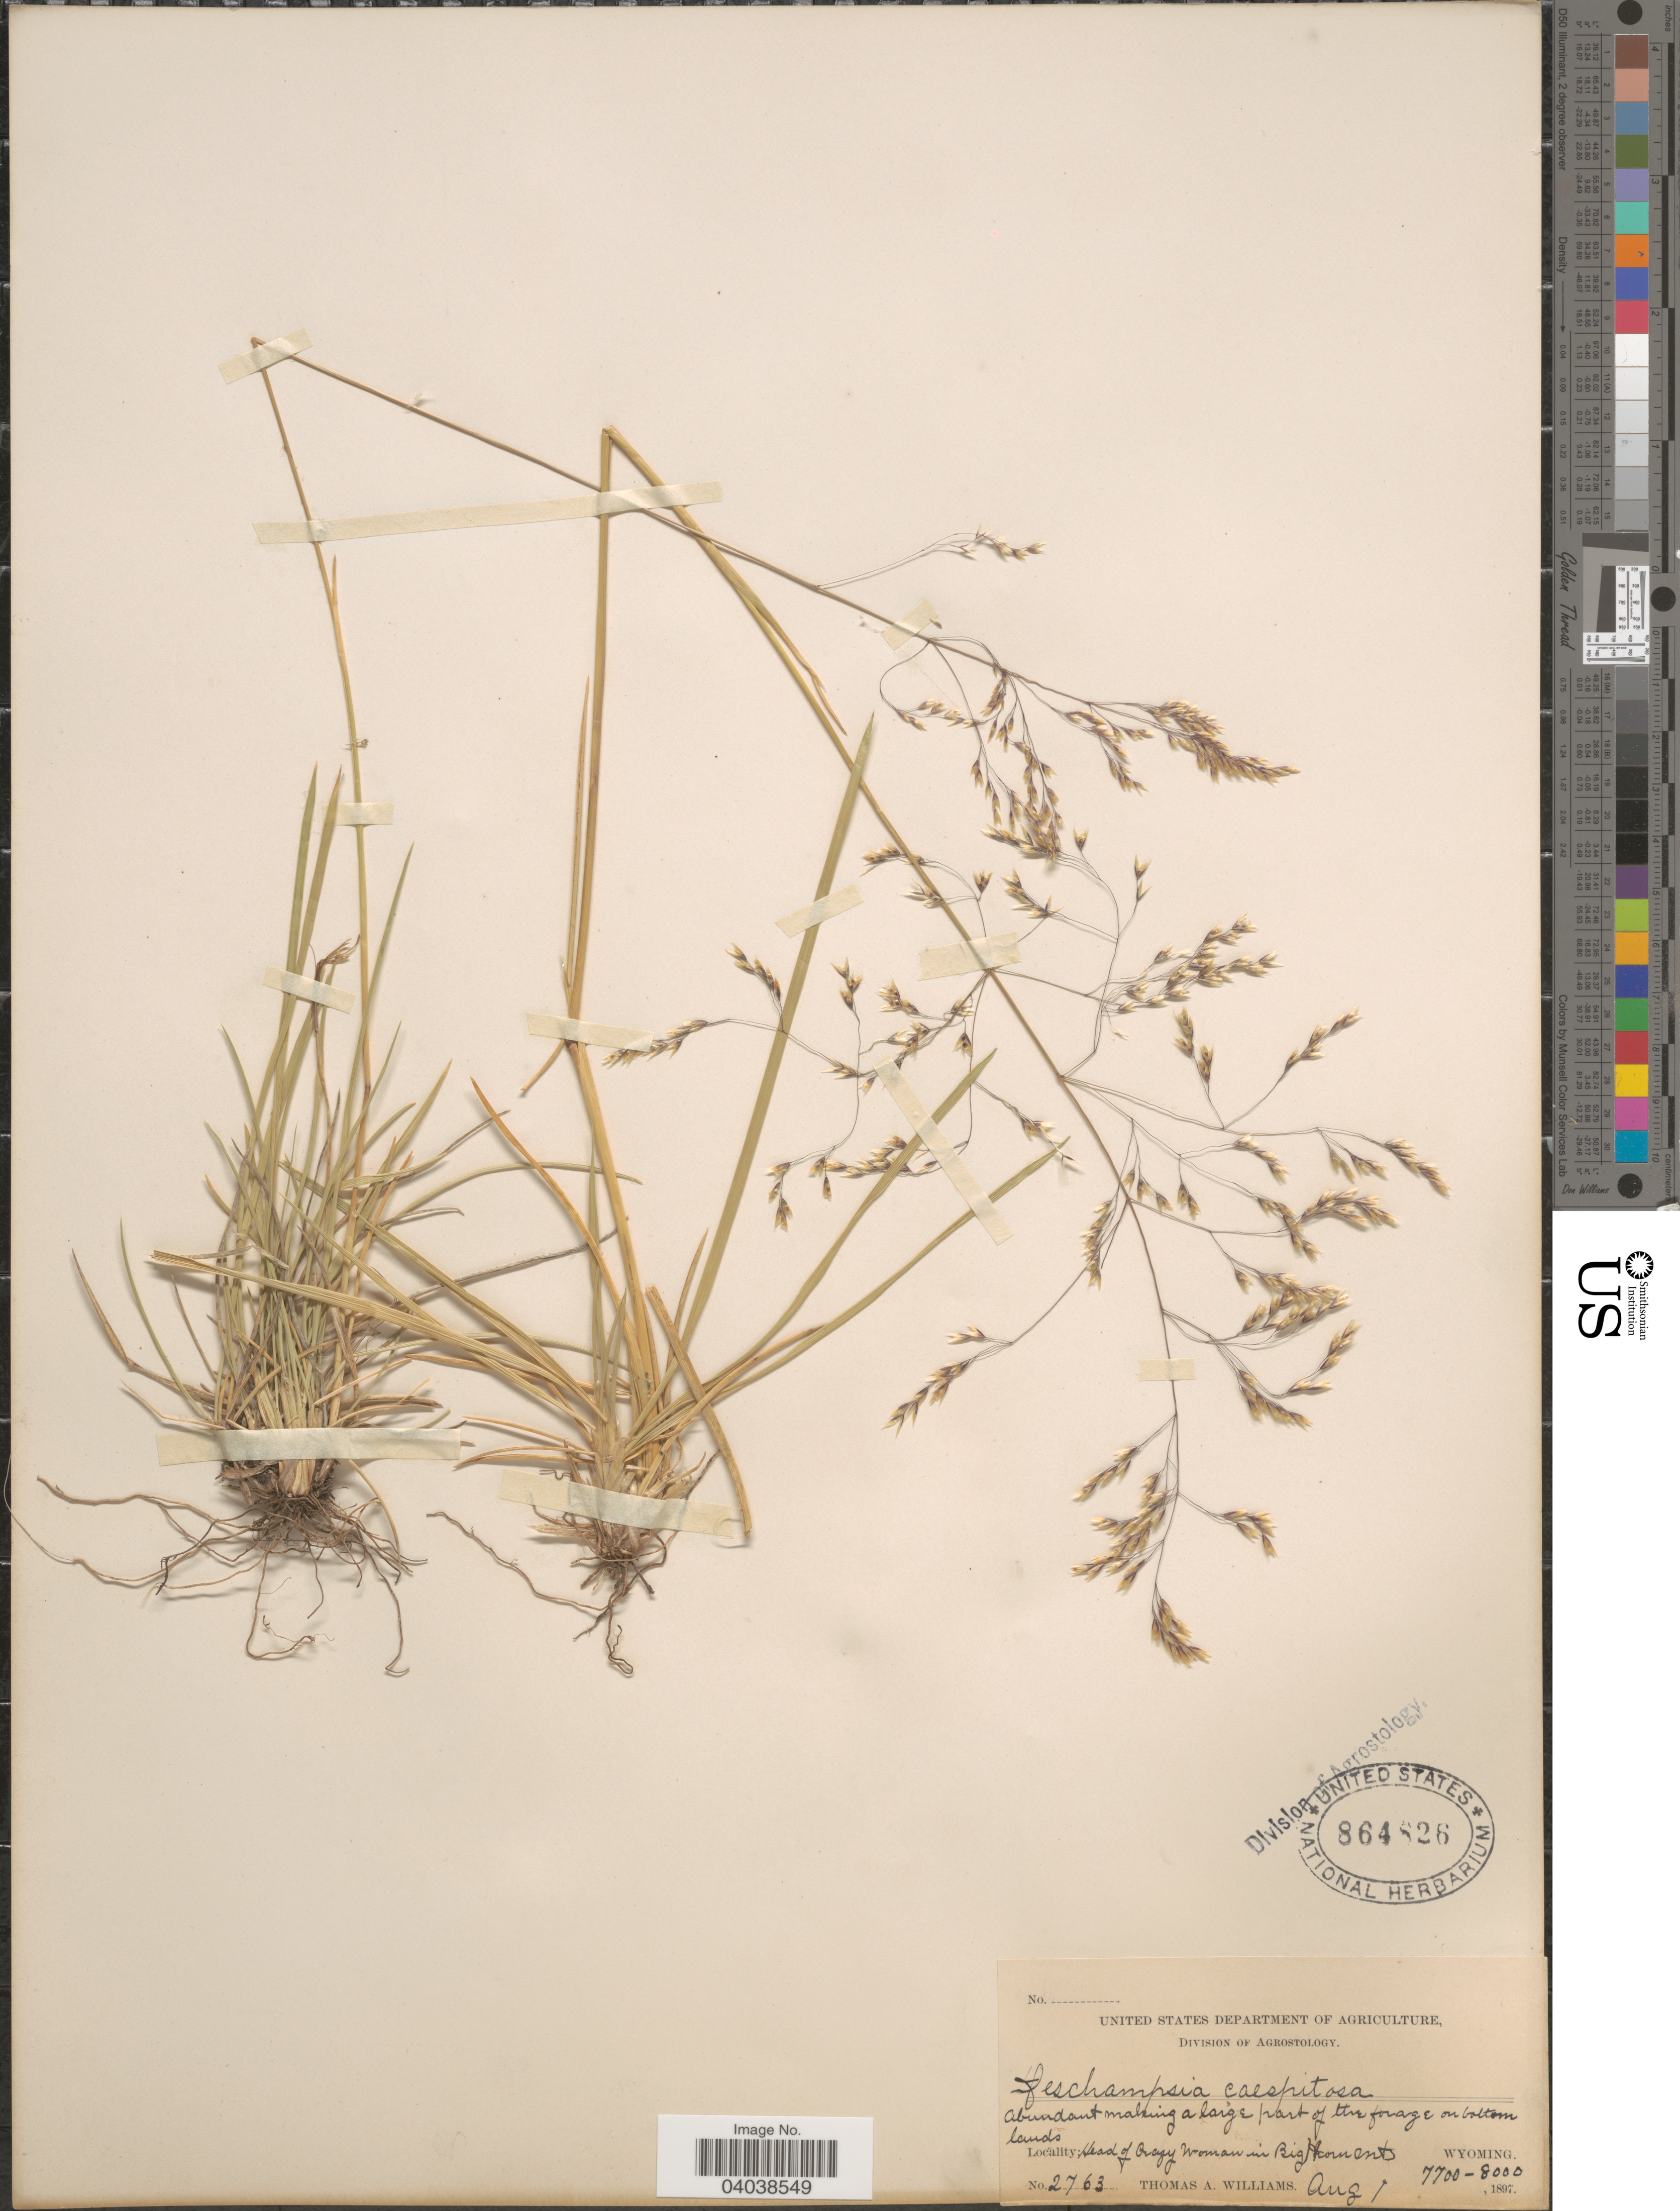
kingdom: Plantae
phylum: Tracheophyta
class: Liliopsida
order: Poales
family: Poaceae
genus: Deschampsia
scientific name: Deschampsia cespitosa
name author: (L.) P. Beauv.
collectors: T. A. Williams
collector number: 2763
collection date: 1897-08-01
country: United States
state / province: Wyoming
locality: Head of Crazy Woman in Big Horn Mt.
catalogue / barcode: US 864826